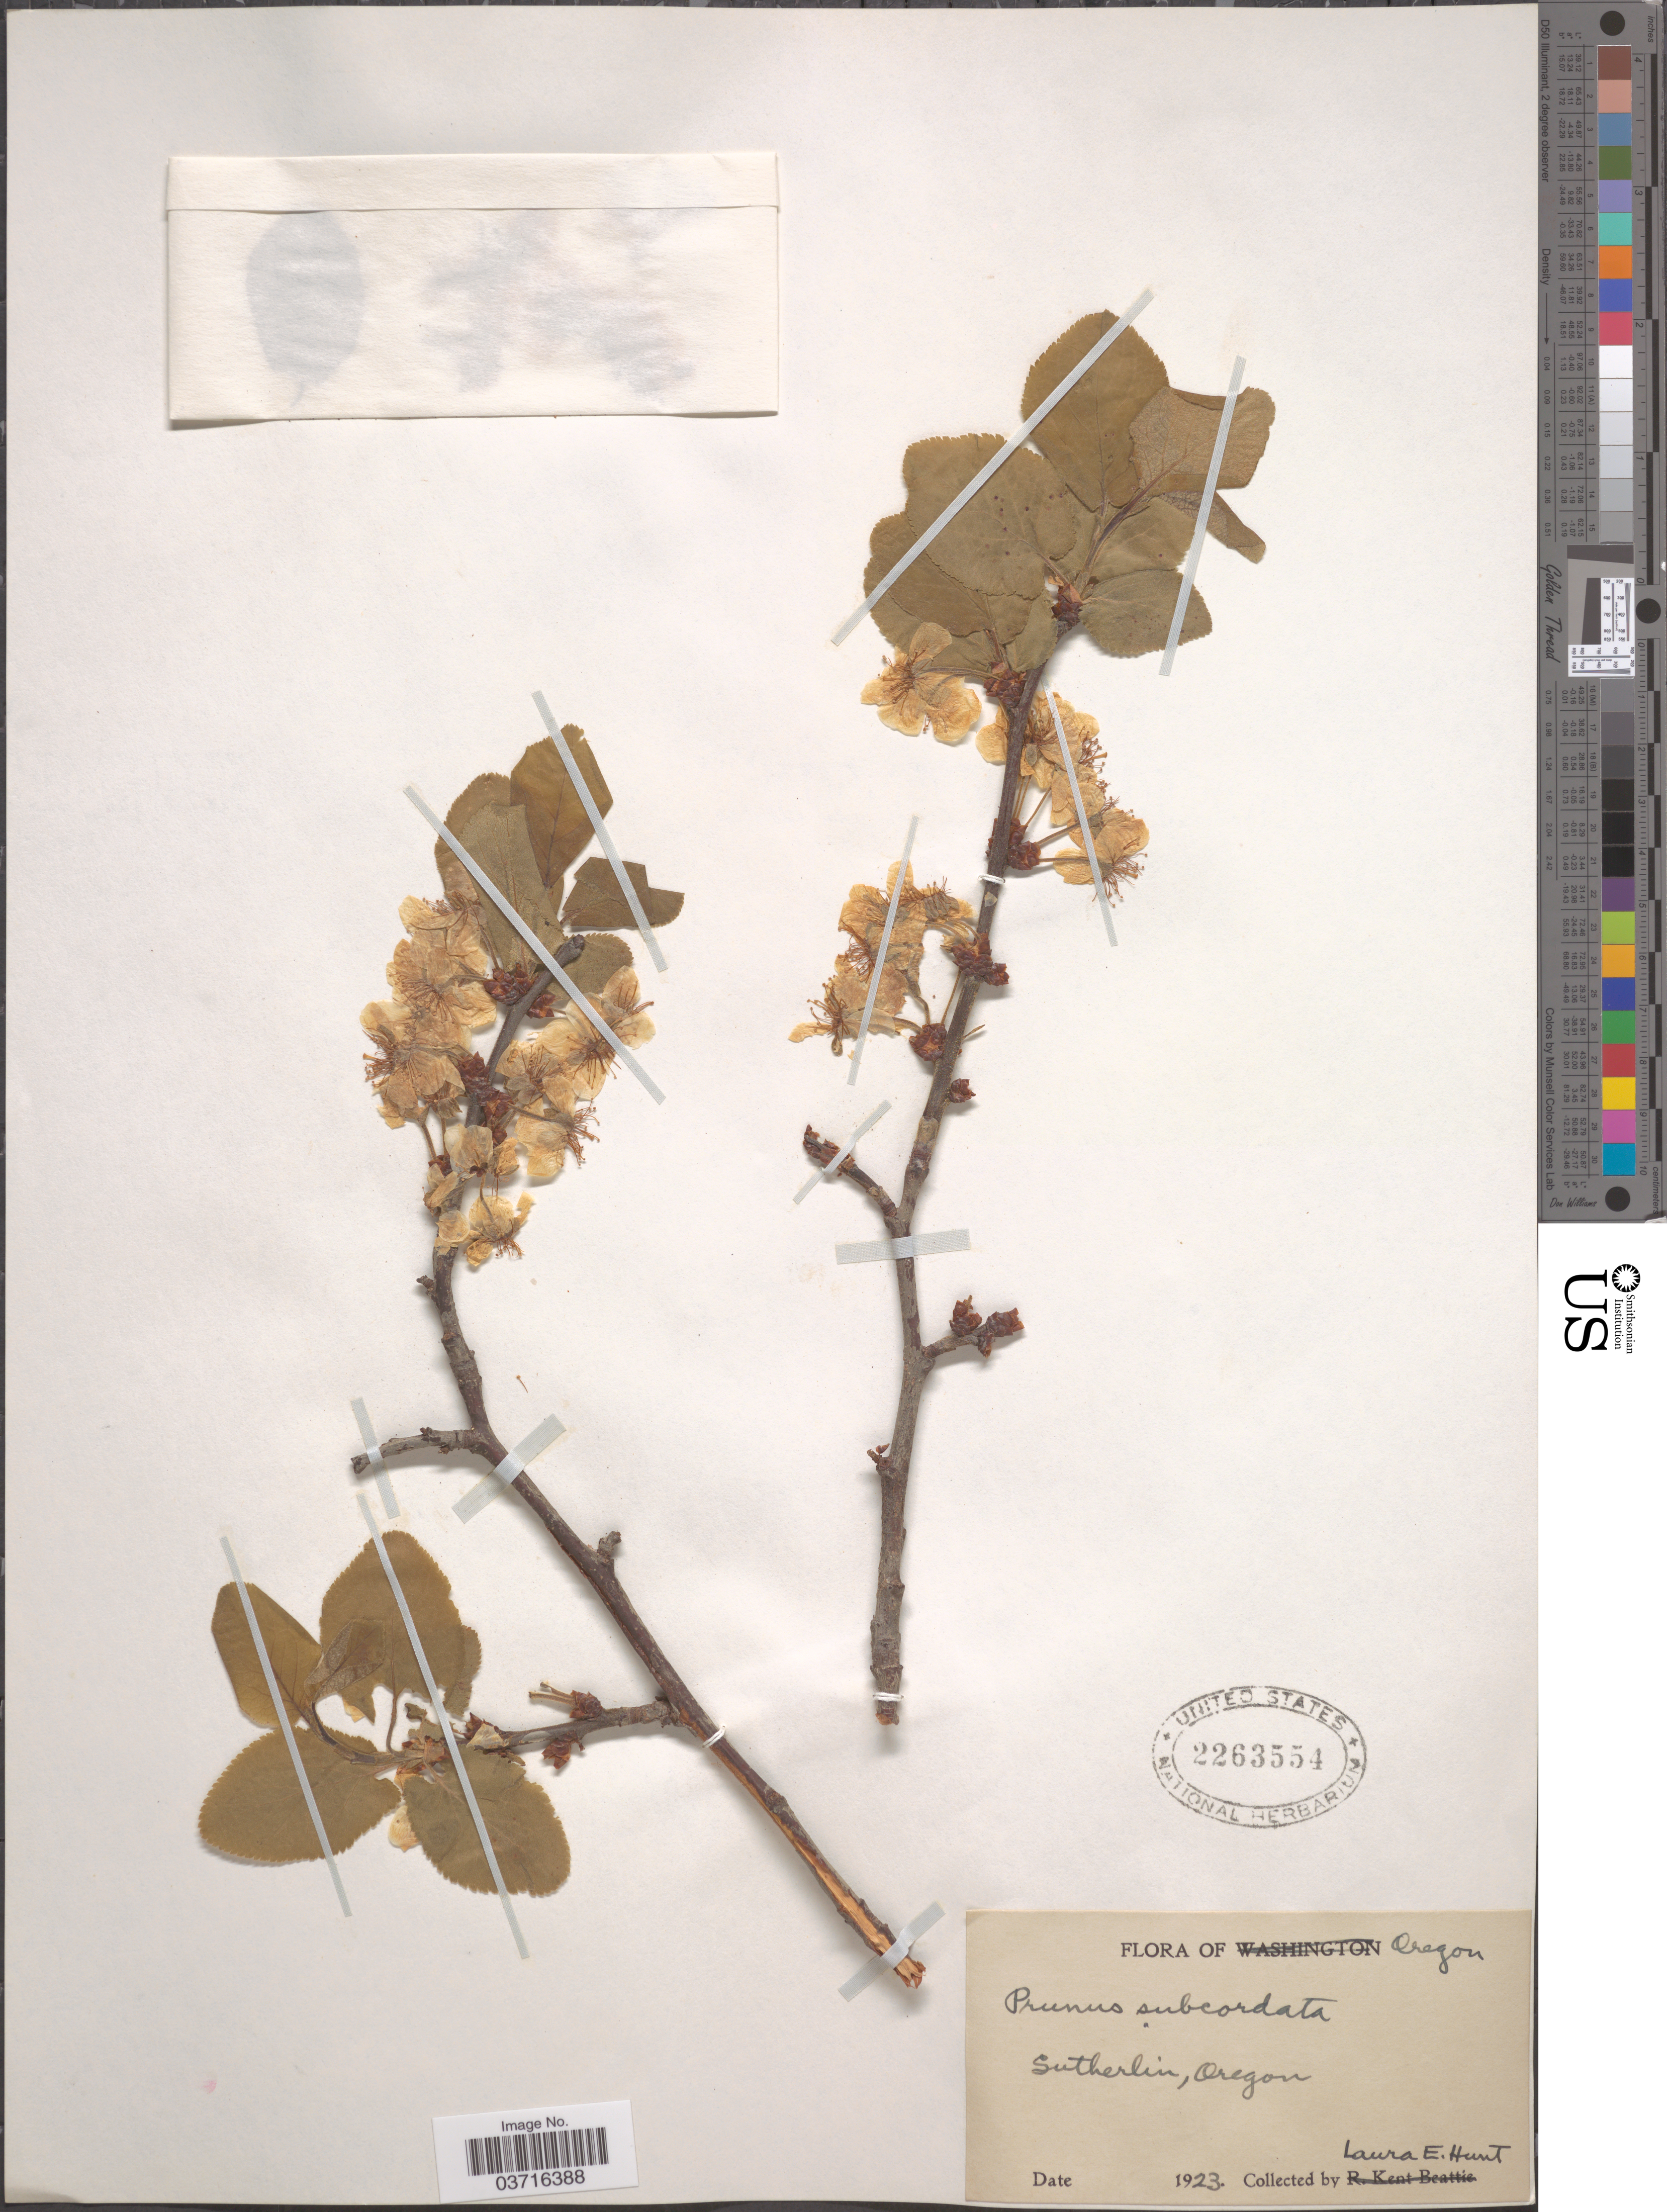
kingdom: Plantae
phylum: Tracheophyta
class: Magnoliopsida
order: Rosales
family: Rosaceae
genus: Prunus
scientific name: Prunus subcordata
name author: Benth.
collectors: L. Hunt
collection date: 1923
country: United States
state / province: Oregon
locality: Sutherlin.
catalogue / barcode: US 2263554